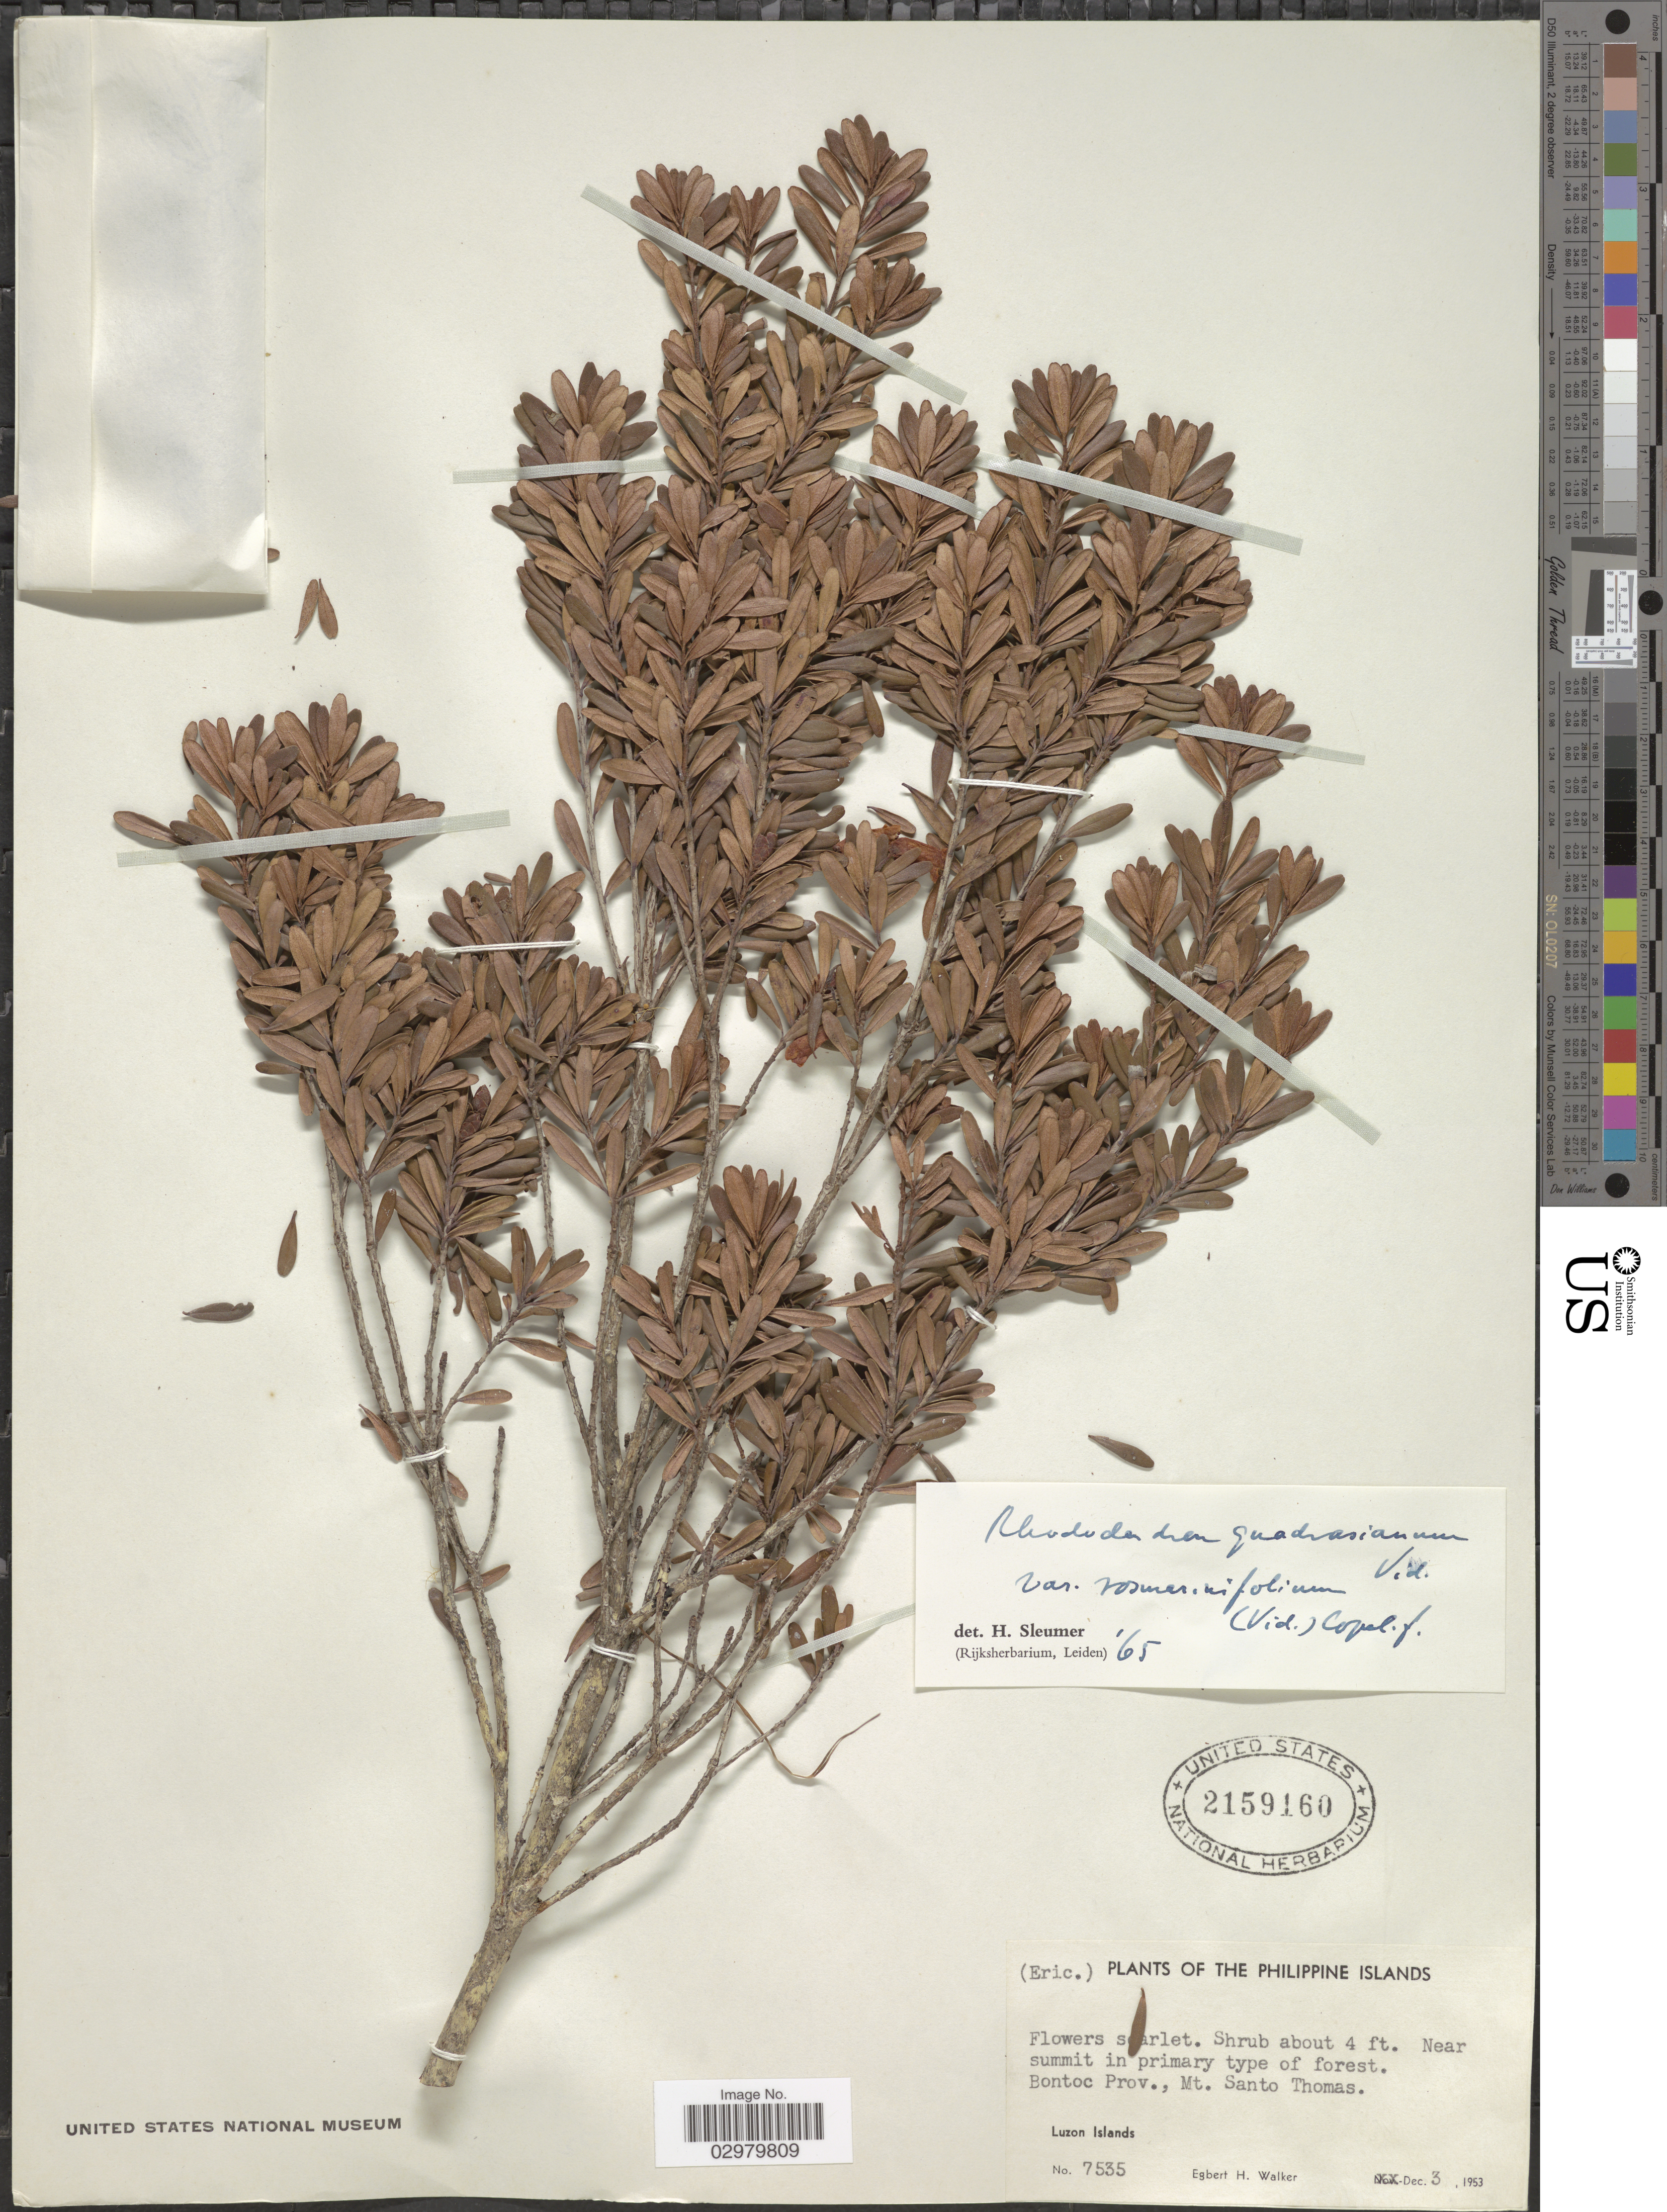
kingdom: Plantae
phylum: Tracheophyta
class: Magnoliopsida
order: Ericales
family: Ericaceae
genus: Rhododendron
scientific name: Rhododendron quadrasianum var. rosmarinifolium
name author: (S. Vidal) H.F. Copel.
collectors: E. H. Walker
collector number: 7535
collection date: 1953-12-03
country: Philippines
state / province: Cordillera (Administrative Region)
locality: Philippine Islands. Bontoc Prov., Mt. Santo Thomas. Luzon Islands.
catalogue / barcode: US 2159160